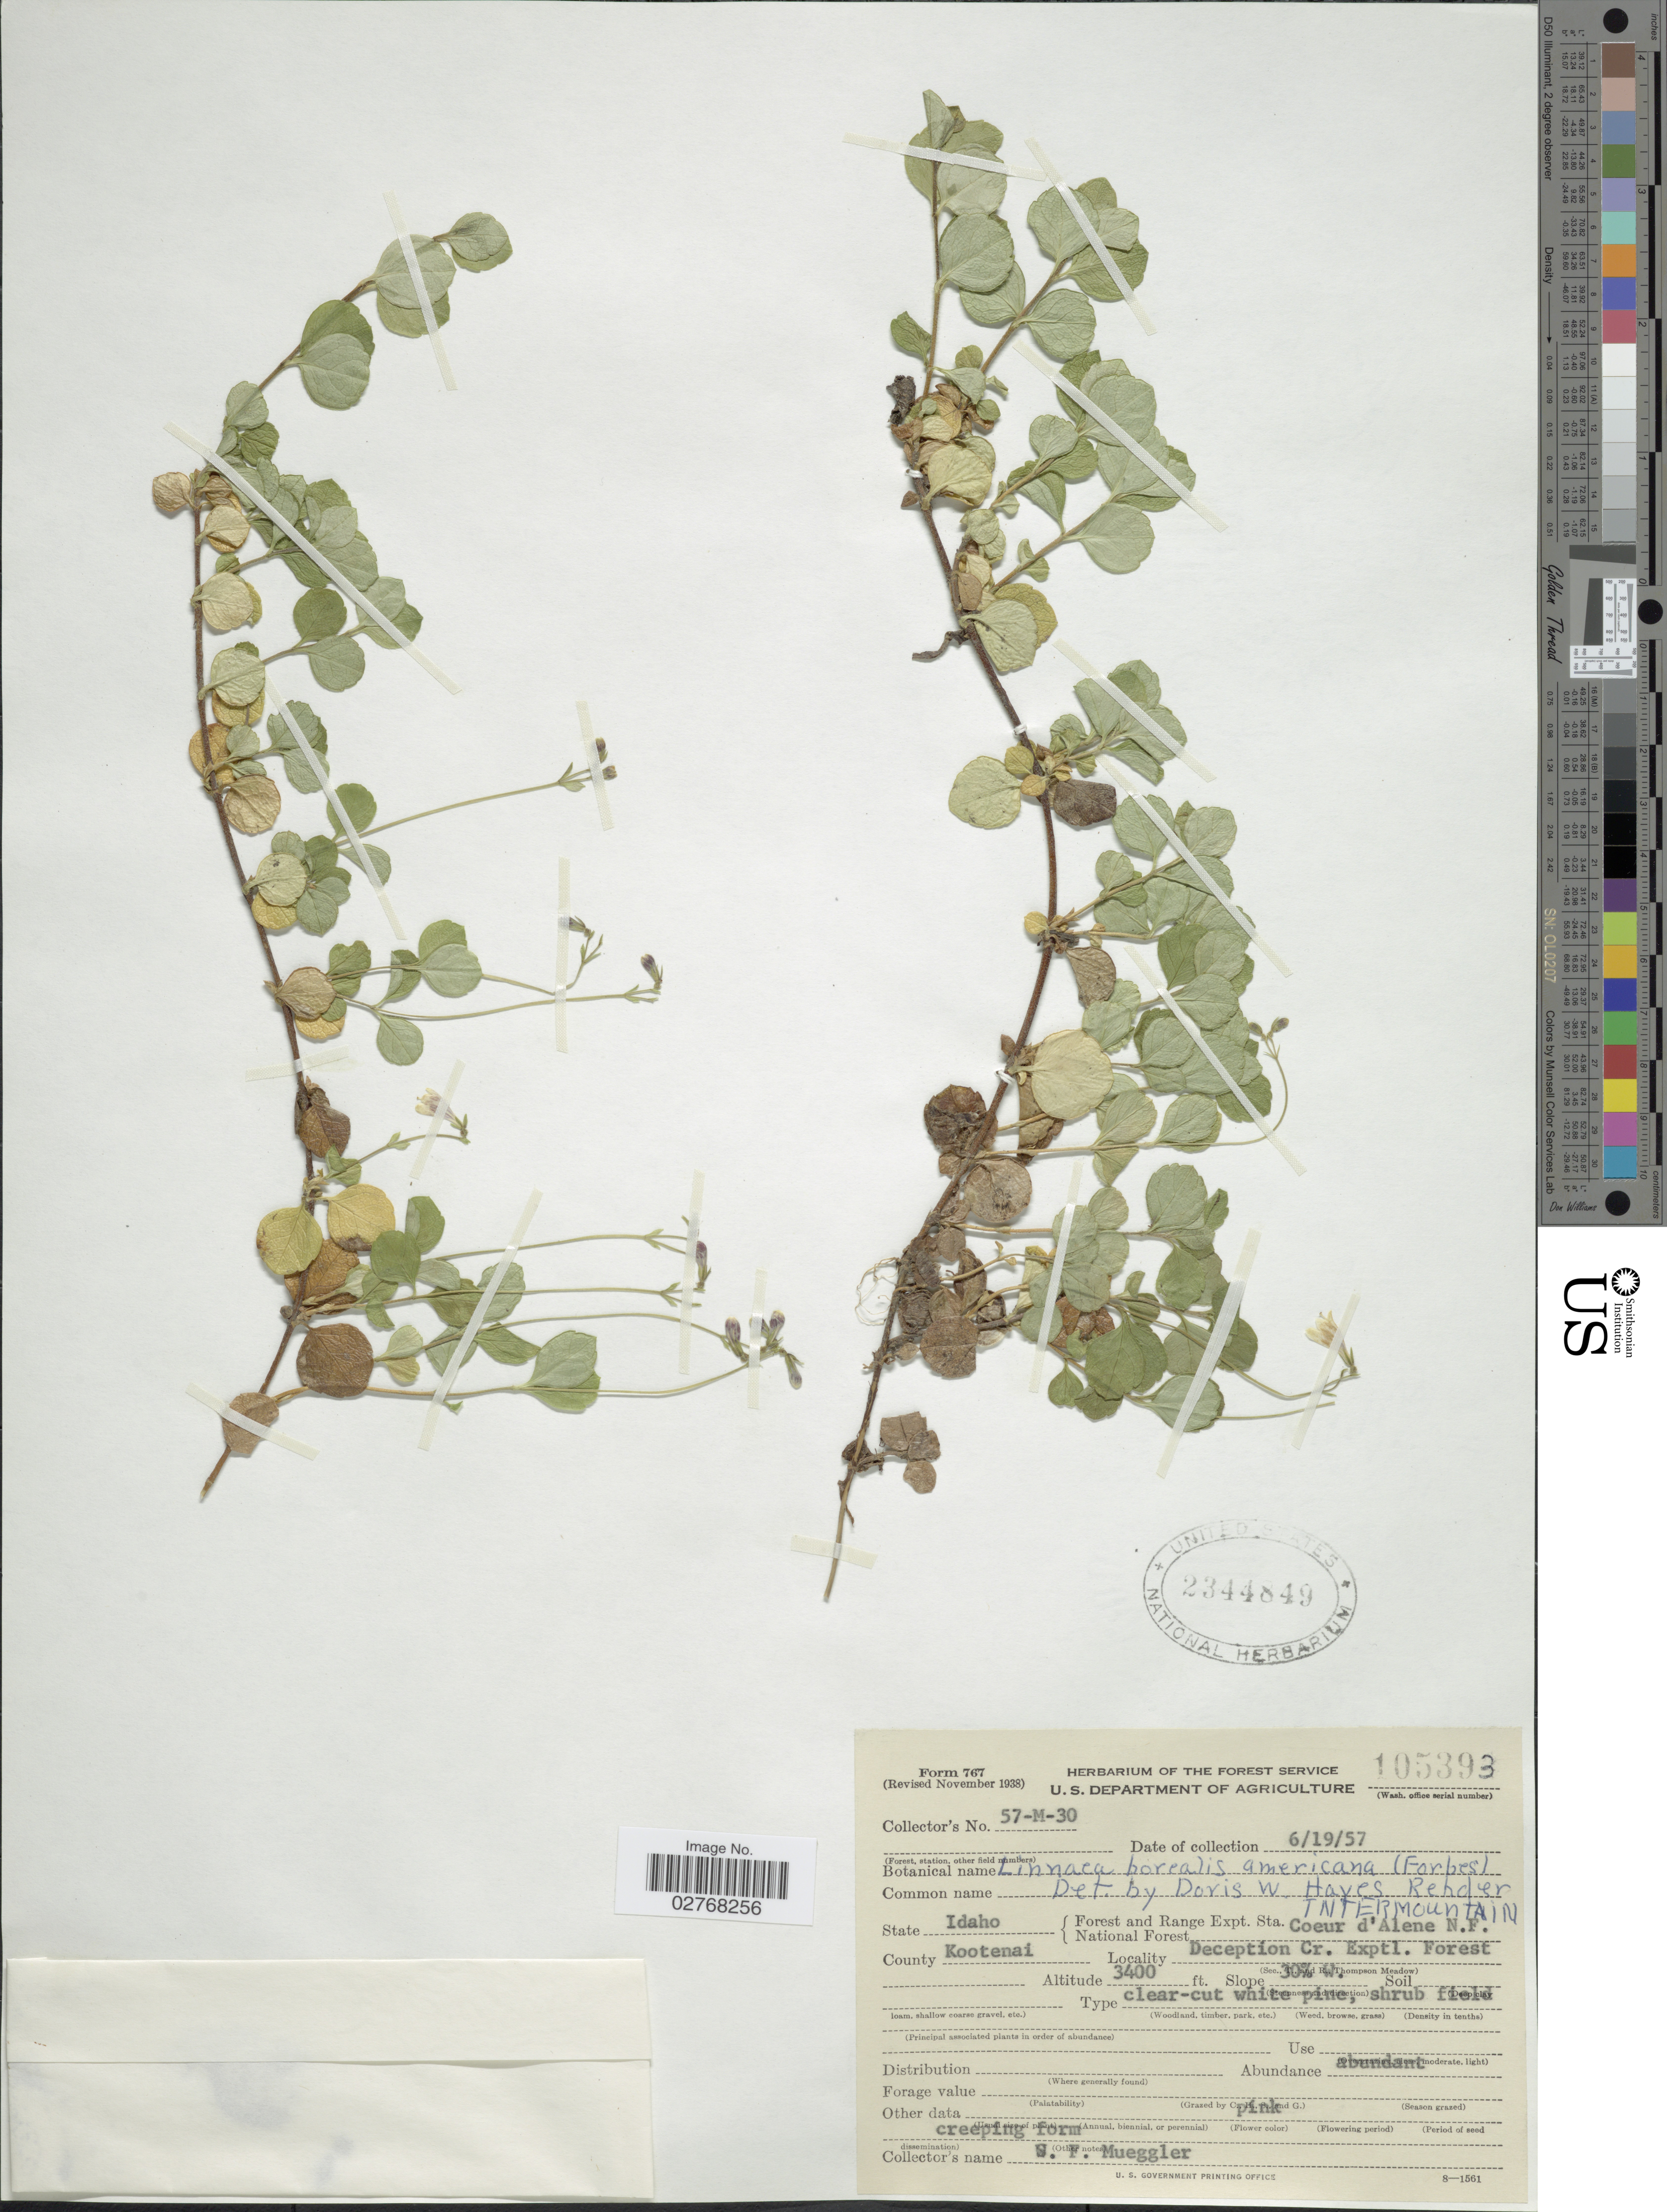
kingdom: Plantae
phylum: Tracheophyta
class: Magnoliopsida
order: Dipsacales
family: Caprifoliaceae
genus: Linnaea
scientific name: Linnaea borealis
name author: L.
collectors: W. Mueggler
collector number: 57-M-30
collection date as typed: Transcribed d/m/y: 19/6/57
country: United States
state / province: Idaho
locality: Forest and Range Expt. Sta. Coeur d' Alene N.F. National Forest Deception Cr. Exptl. Forest. County: Kootenai.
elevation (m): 1036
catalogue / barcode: US 2344849